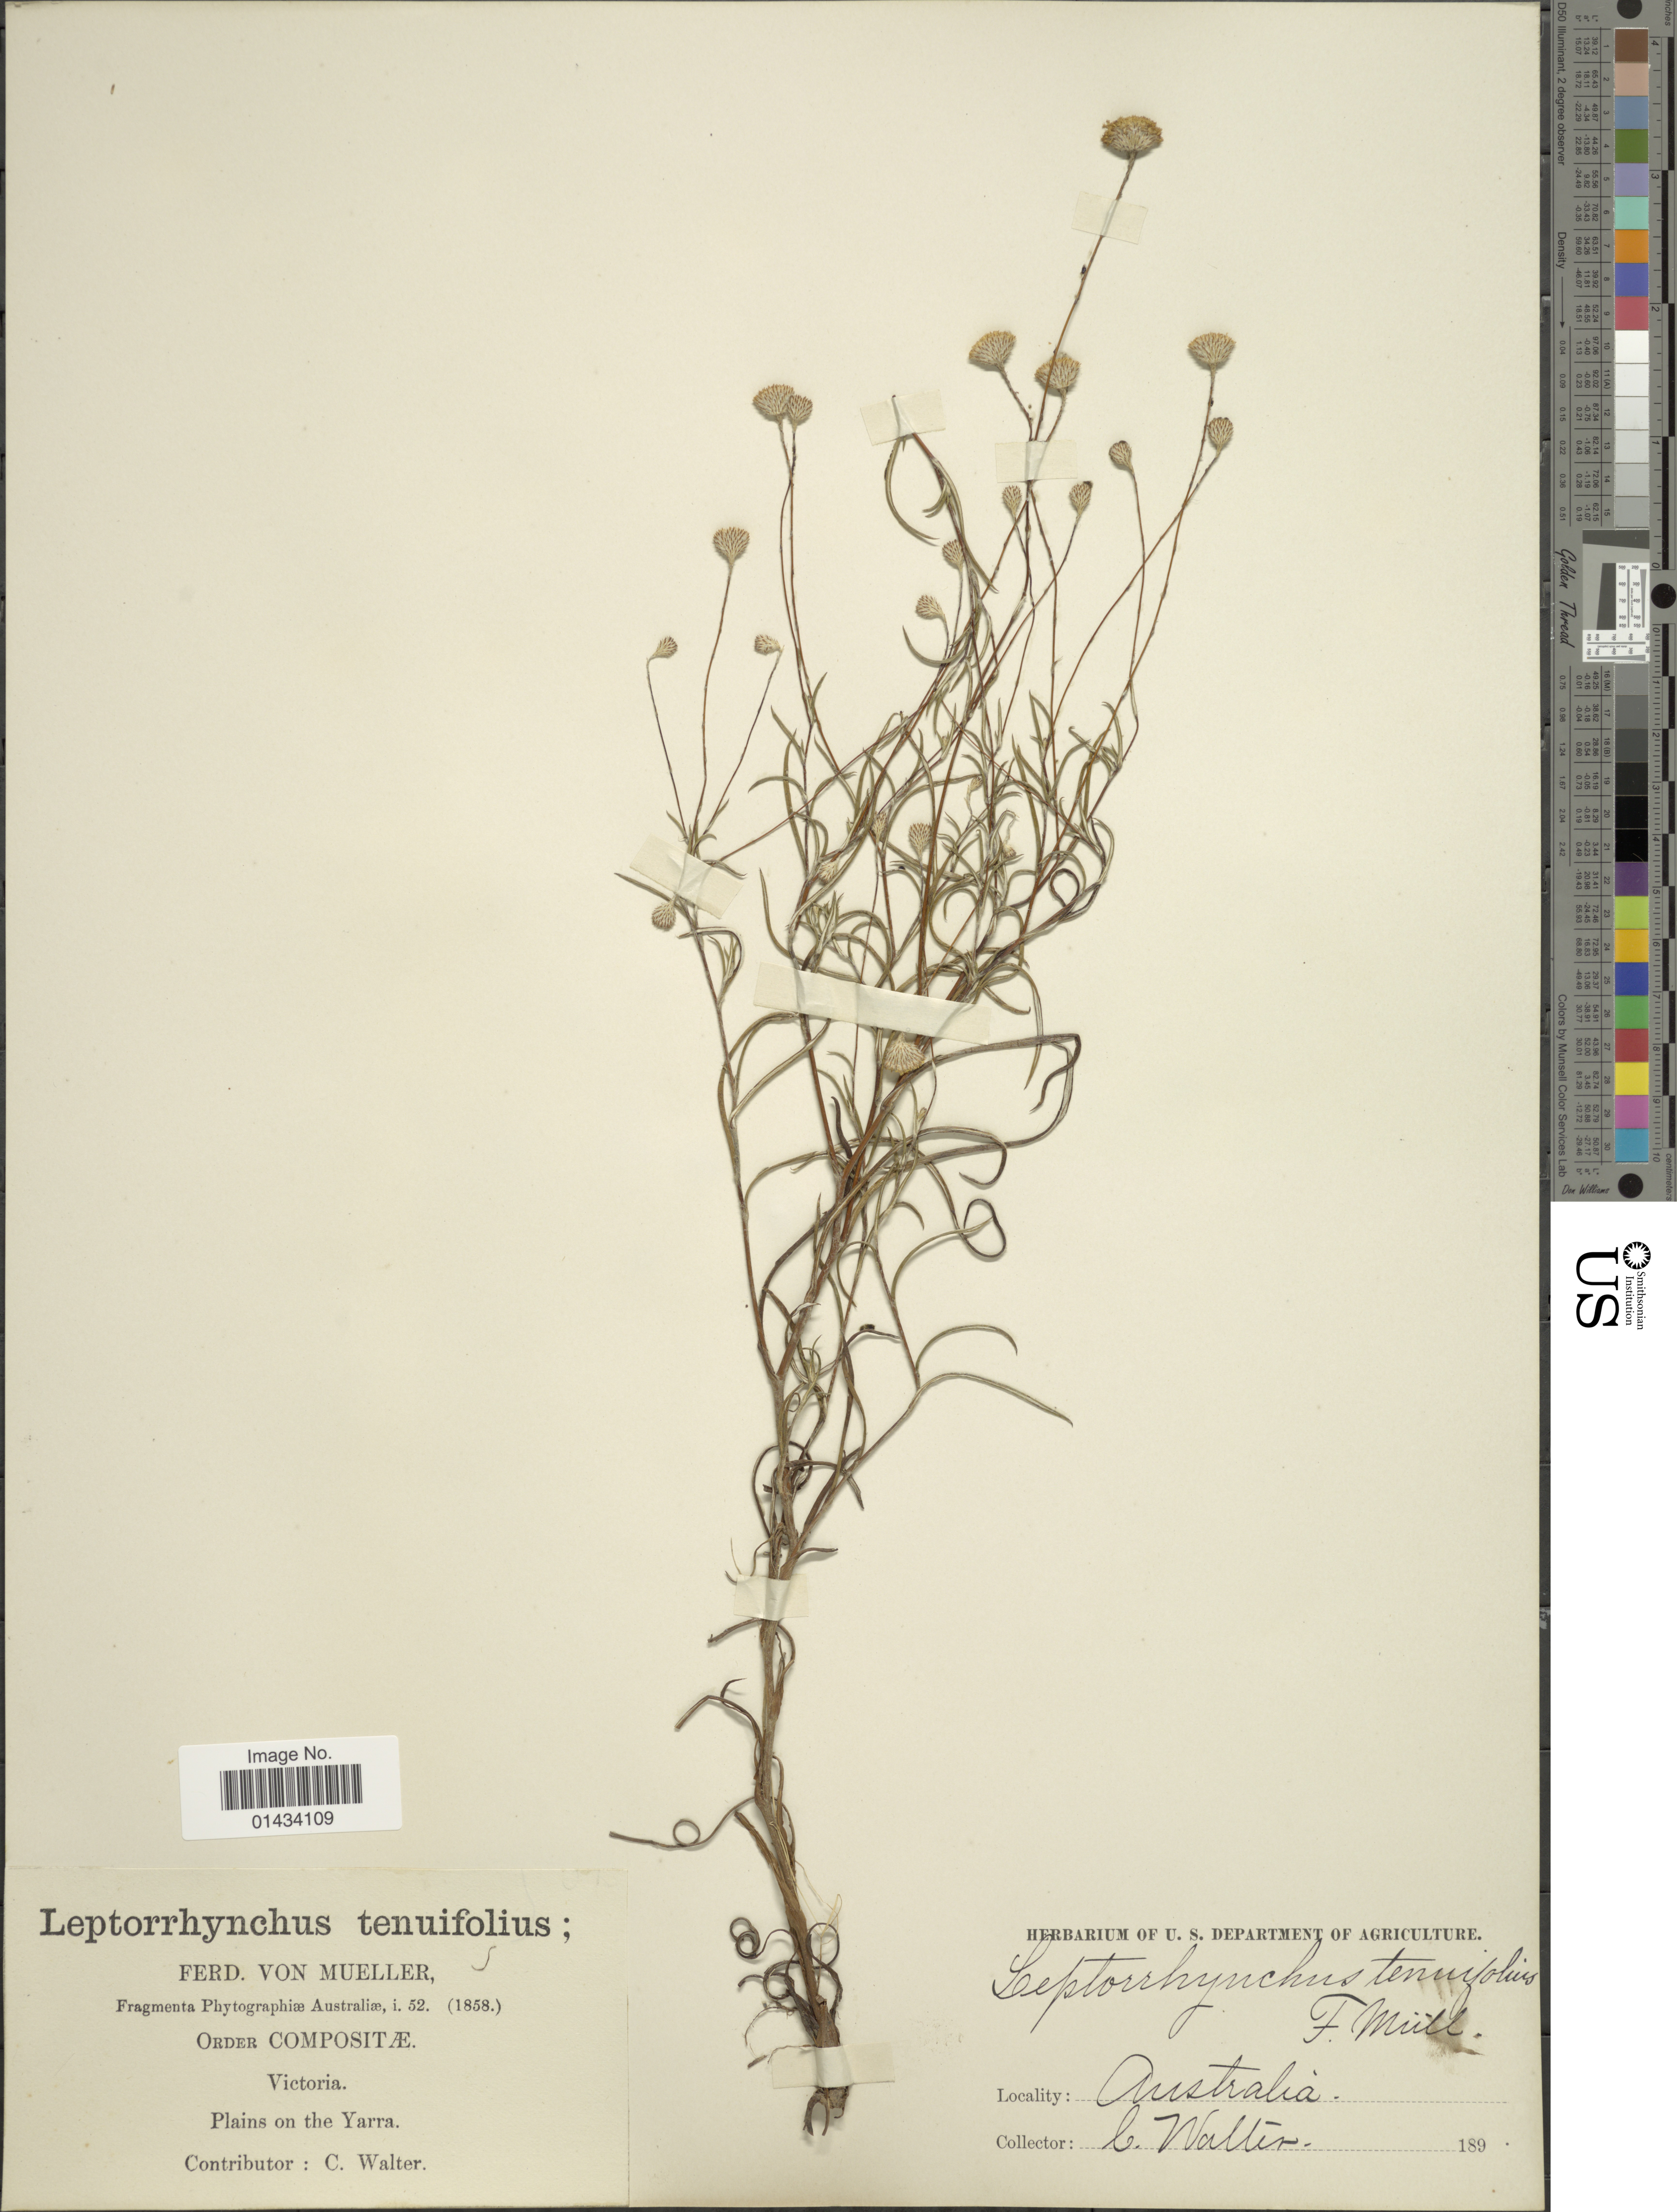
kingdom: Plantae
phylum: Tracheophyta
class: Magnoliopsida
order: Asterales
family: Asteraceae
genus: Leptorhynchos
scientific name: Leptorhynchos tenuifolius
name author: F. Muell.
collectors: C. Walter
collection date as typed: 189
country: Australia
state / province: Victoria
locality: Victoria, plains on the Yarra